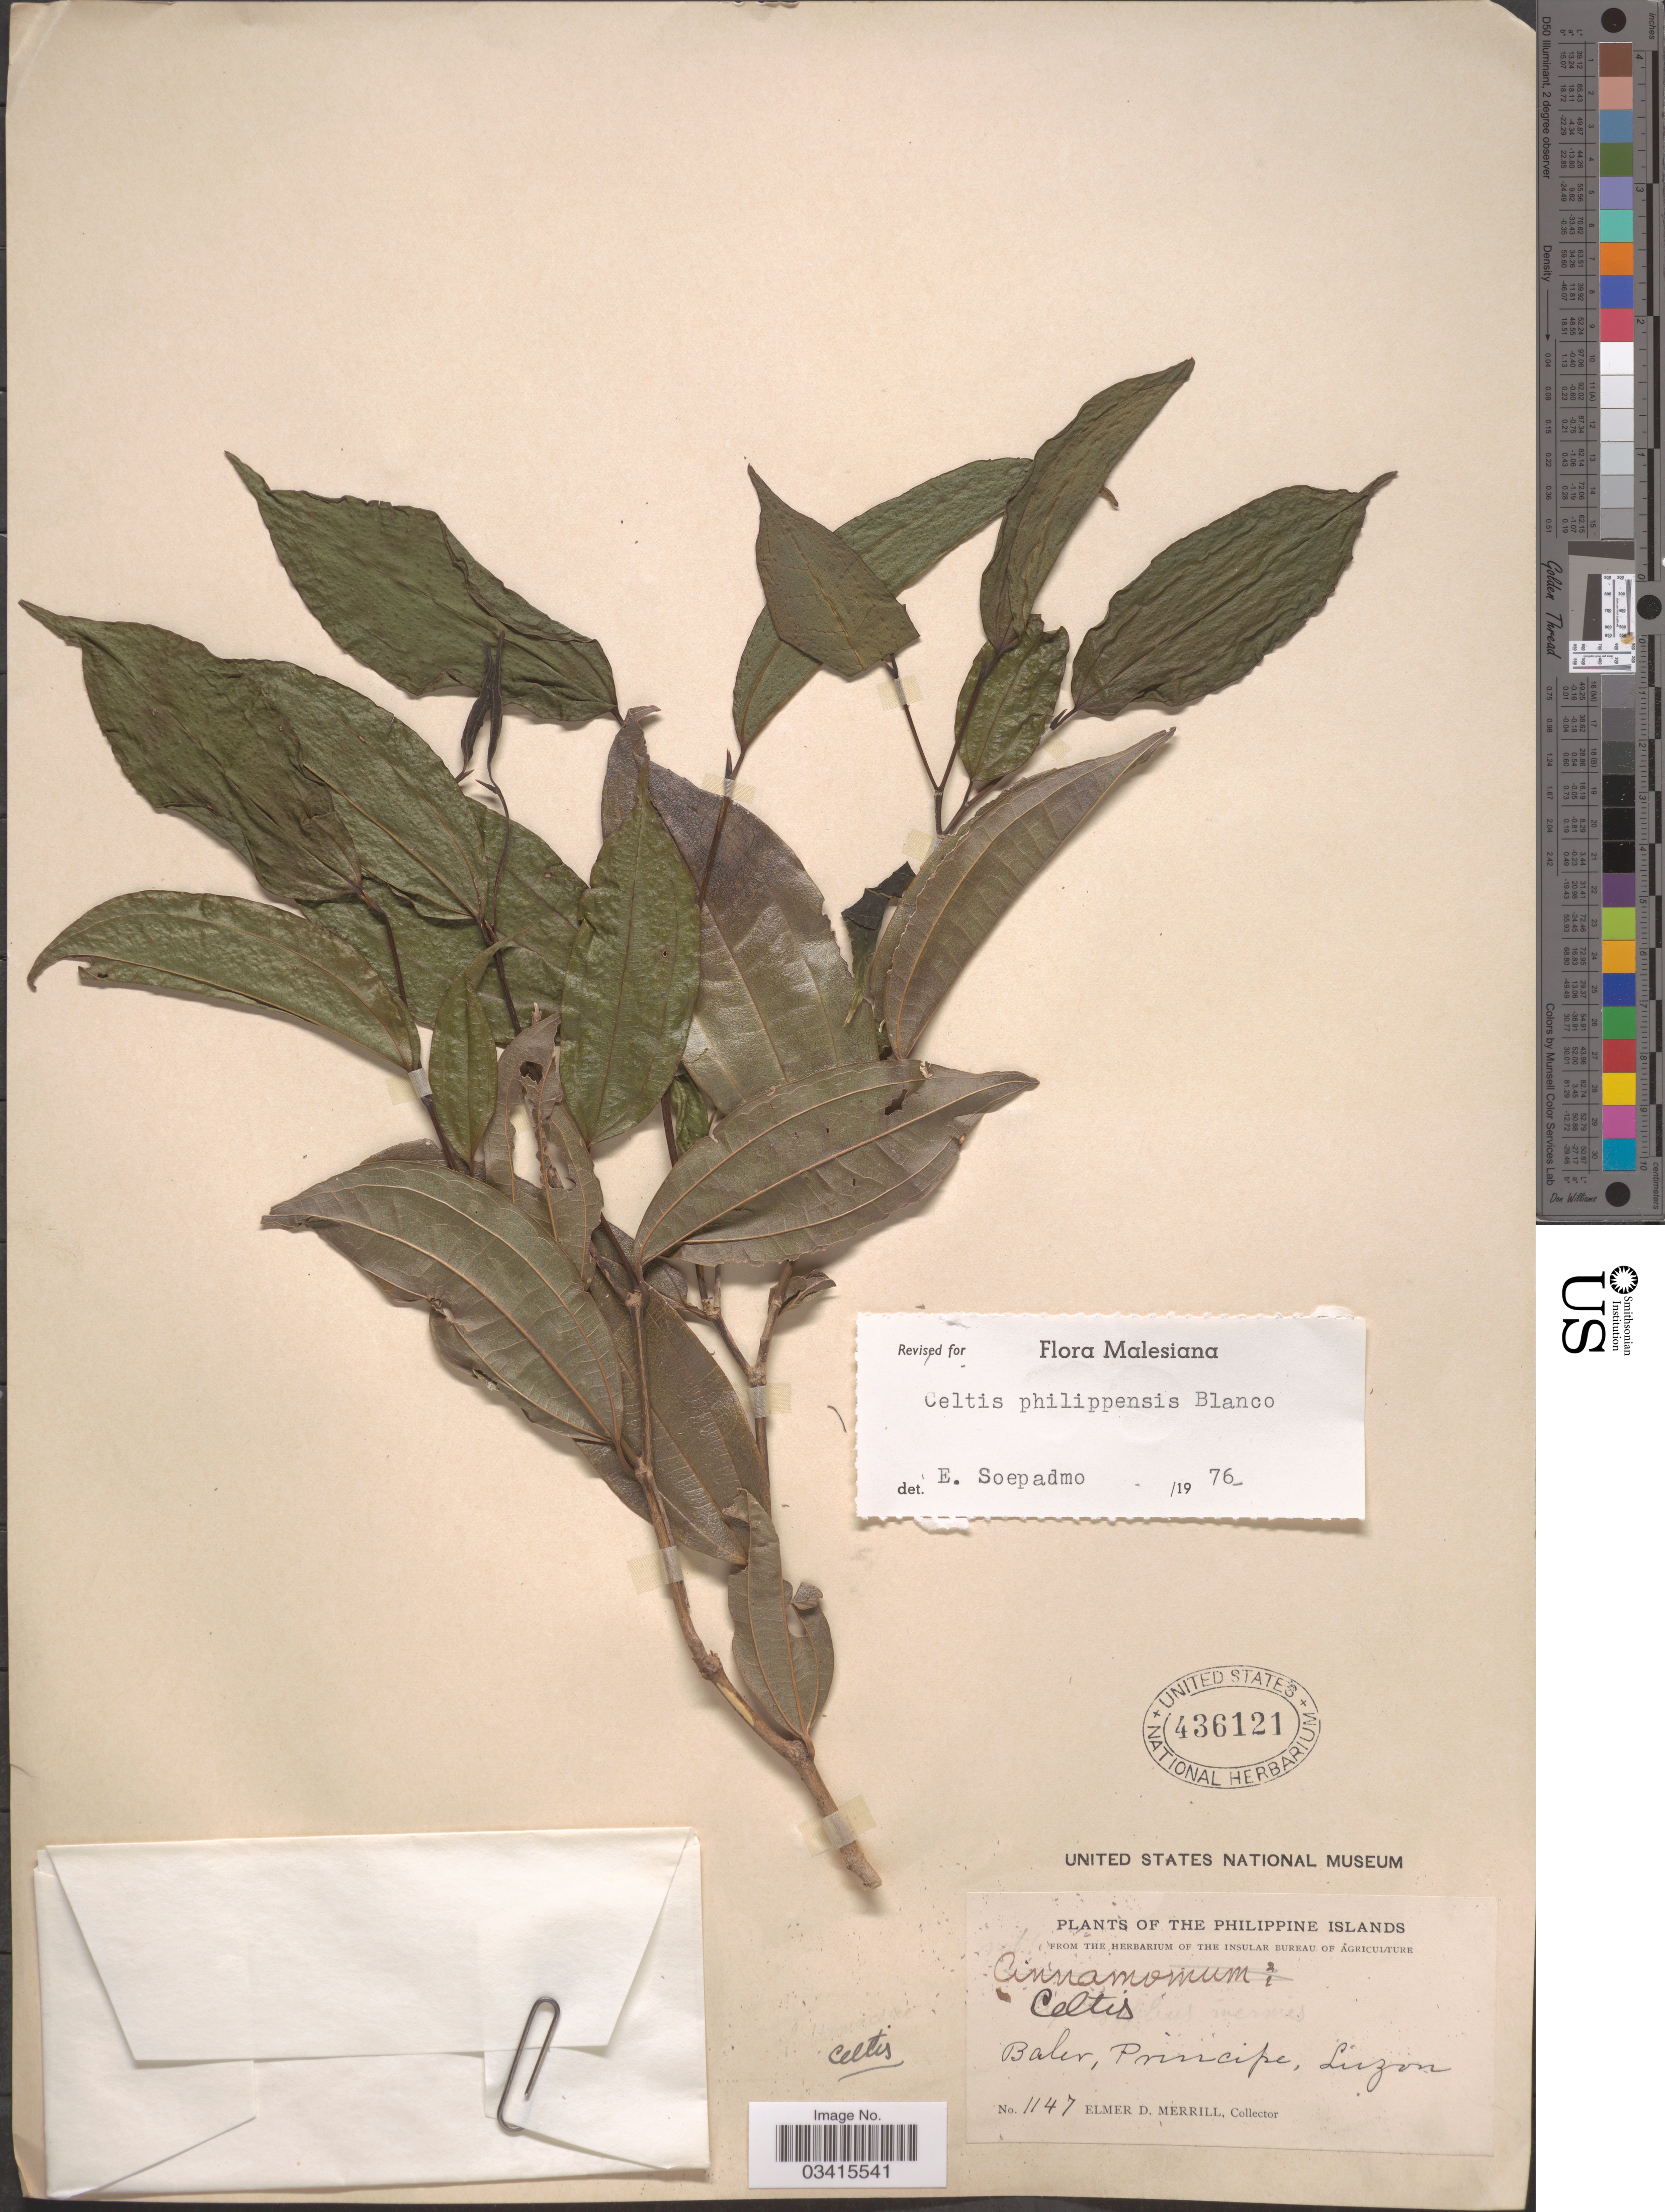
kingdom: Plantae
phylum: Tracheophyta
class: Magnoliopsida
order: Rosales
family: Cannabaceae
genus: Celtis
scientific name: Celtis philippensis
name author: Blanco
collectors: E. D. Merrill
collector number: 1147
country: Philippines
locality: Baler, Principe, Luzon.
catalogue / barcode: US 436121